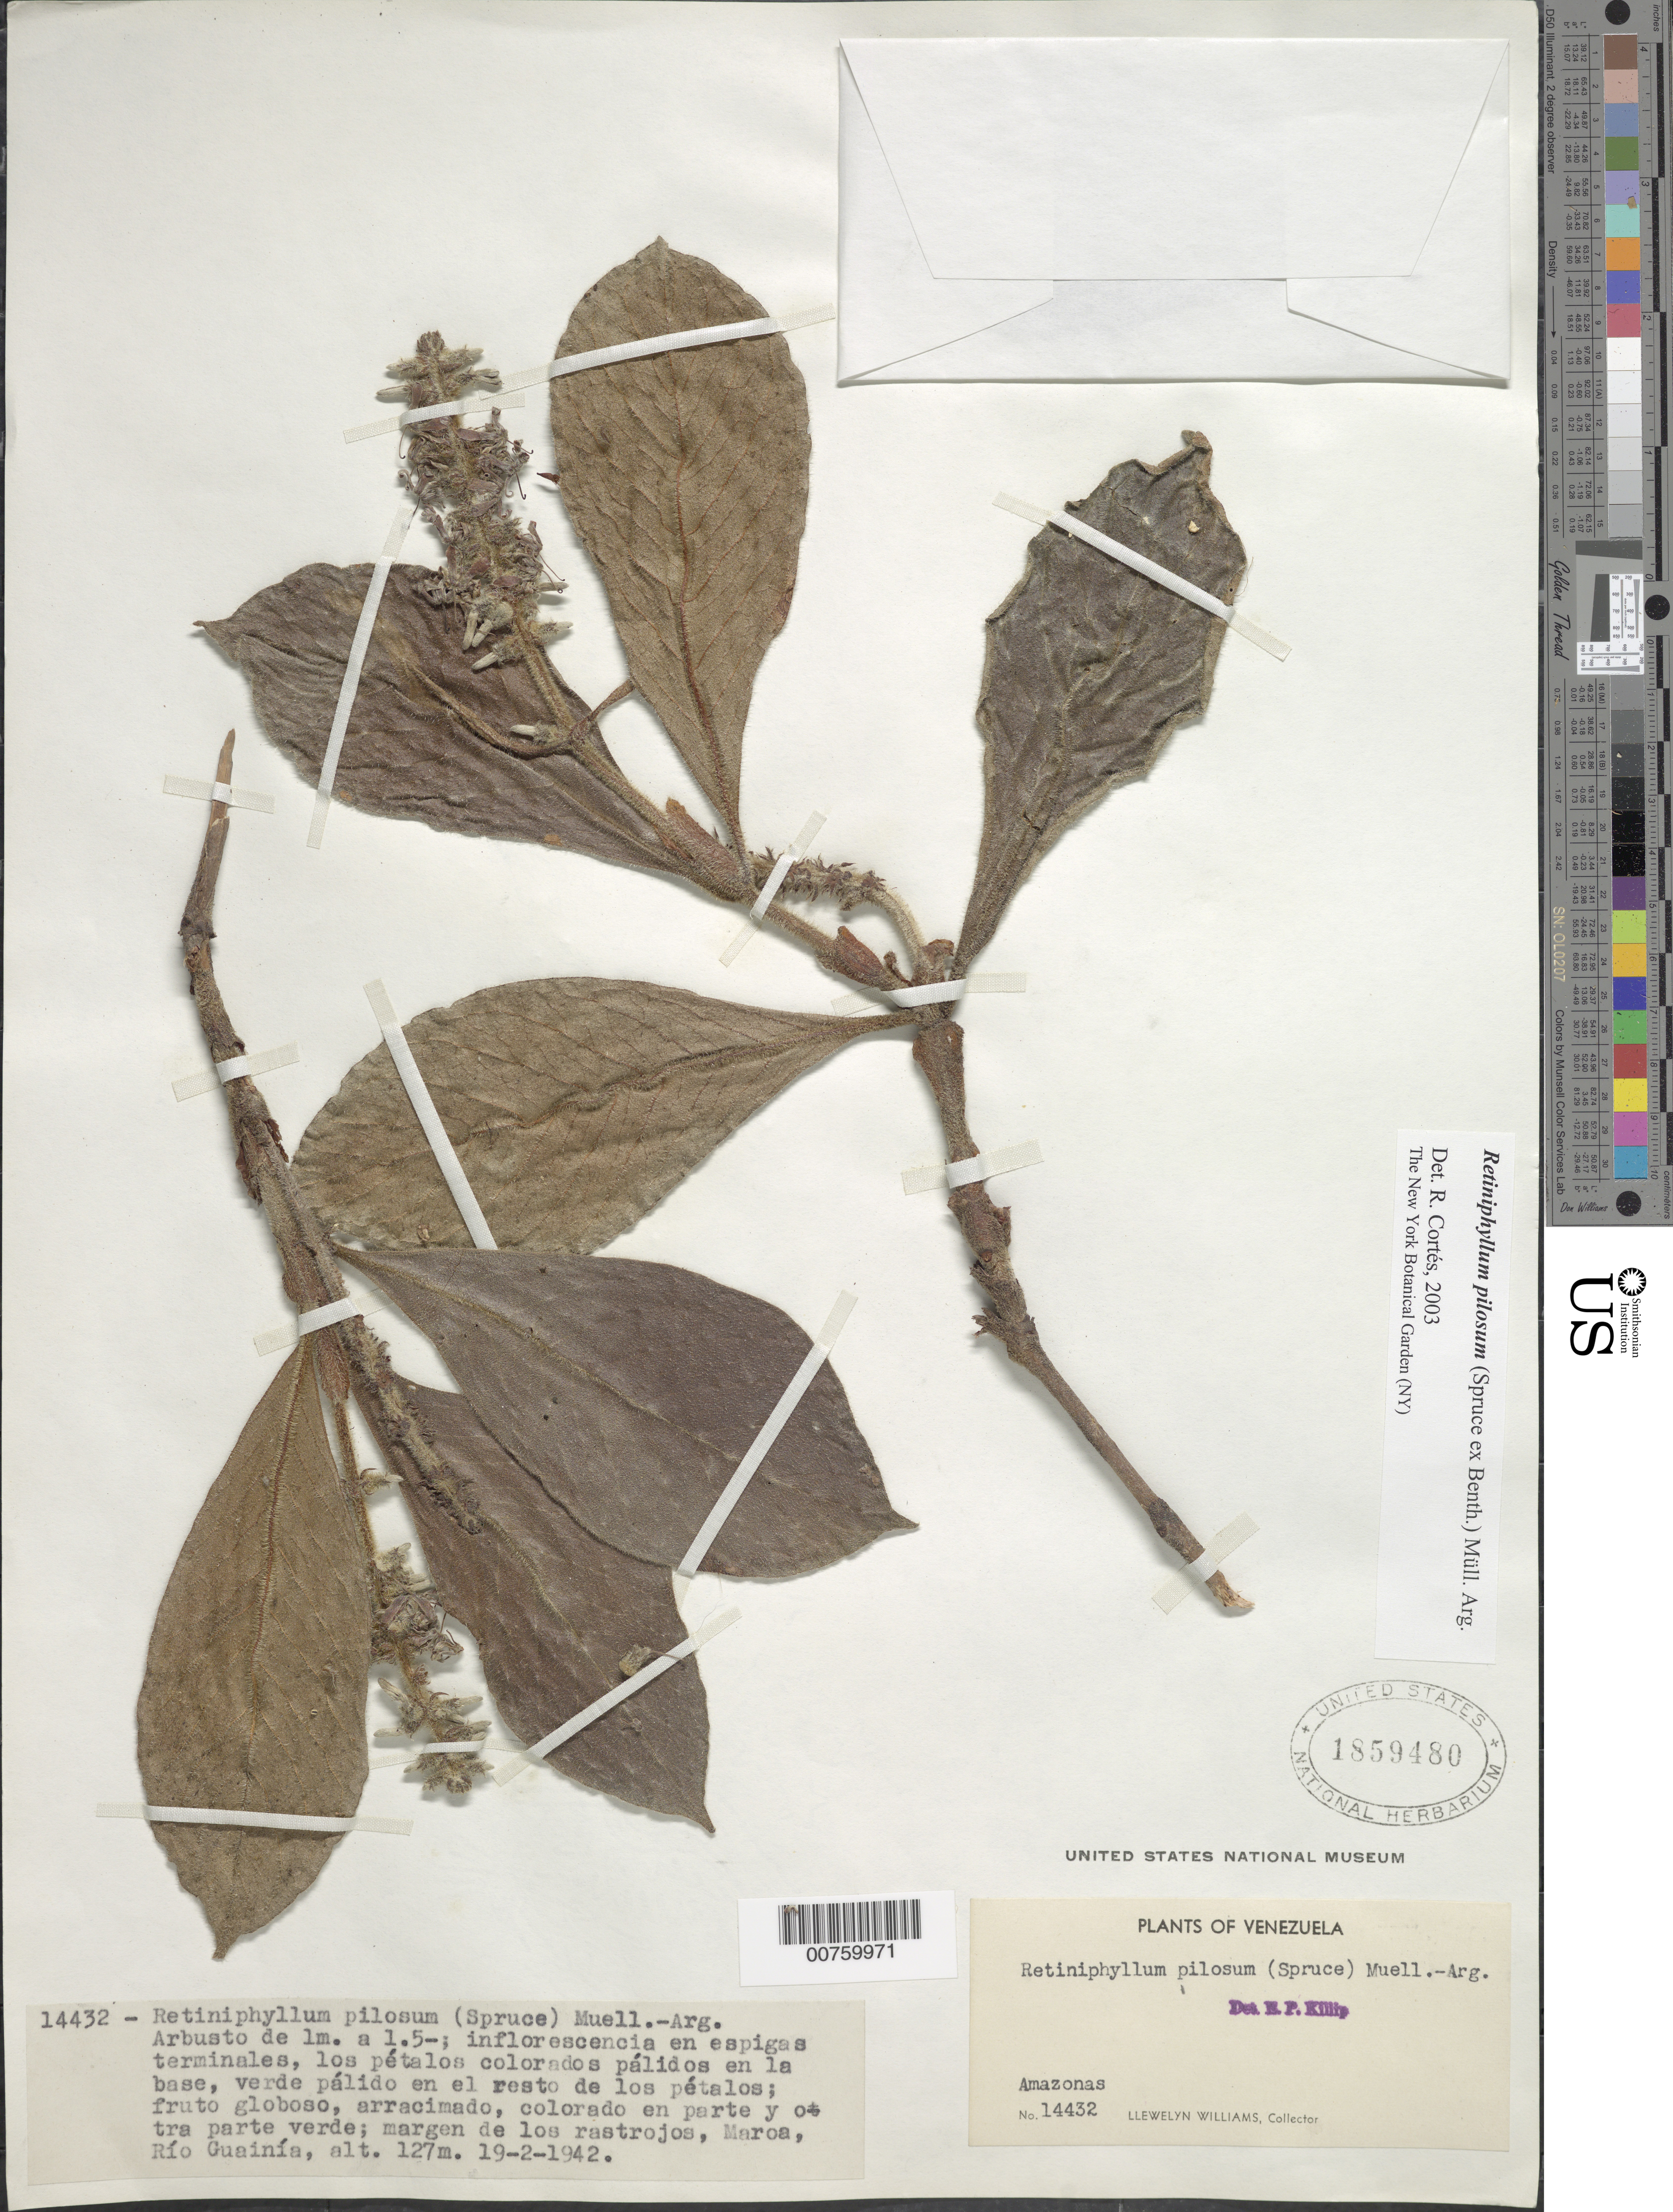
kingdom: Plantae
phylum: Tracheophyta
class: Magnoliopsida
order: Gentianales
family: Rubiaceae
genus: Retiniphyllum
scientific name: Retiniphyllum pilosum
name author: (Spruce ex Benth.) Müll. Arg.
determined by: Cortes R., G.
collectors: Ll. Williams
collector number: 14432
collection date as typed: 19-Feb-42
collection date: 1942-02-19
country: Venezuela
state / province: Amazonas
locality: Maroa, Río Guainía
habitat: Margen de los rastrojos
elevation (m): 127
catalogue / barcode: US 1859480